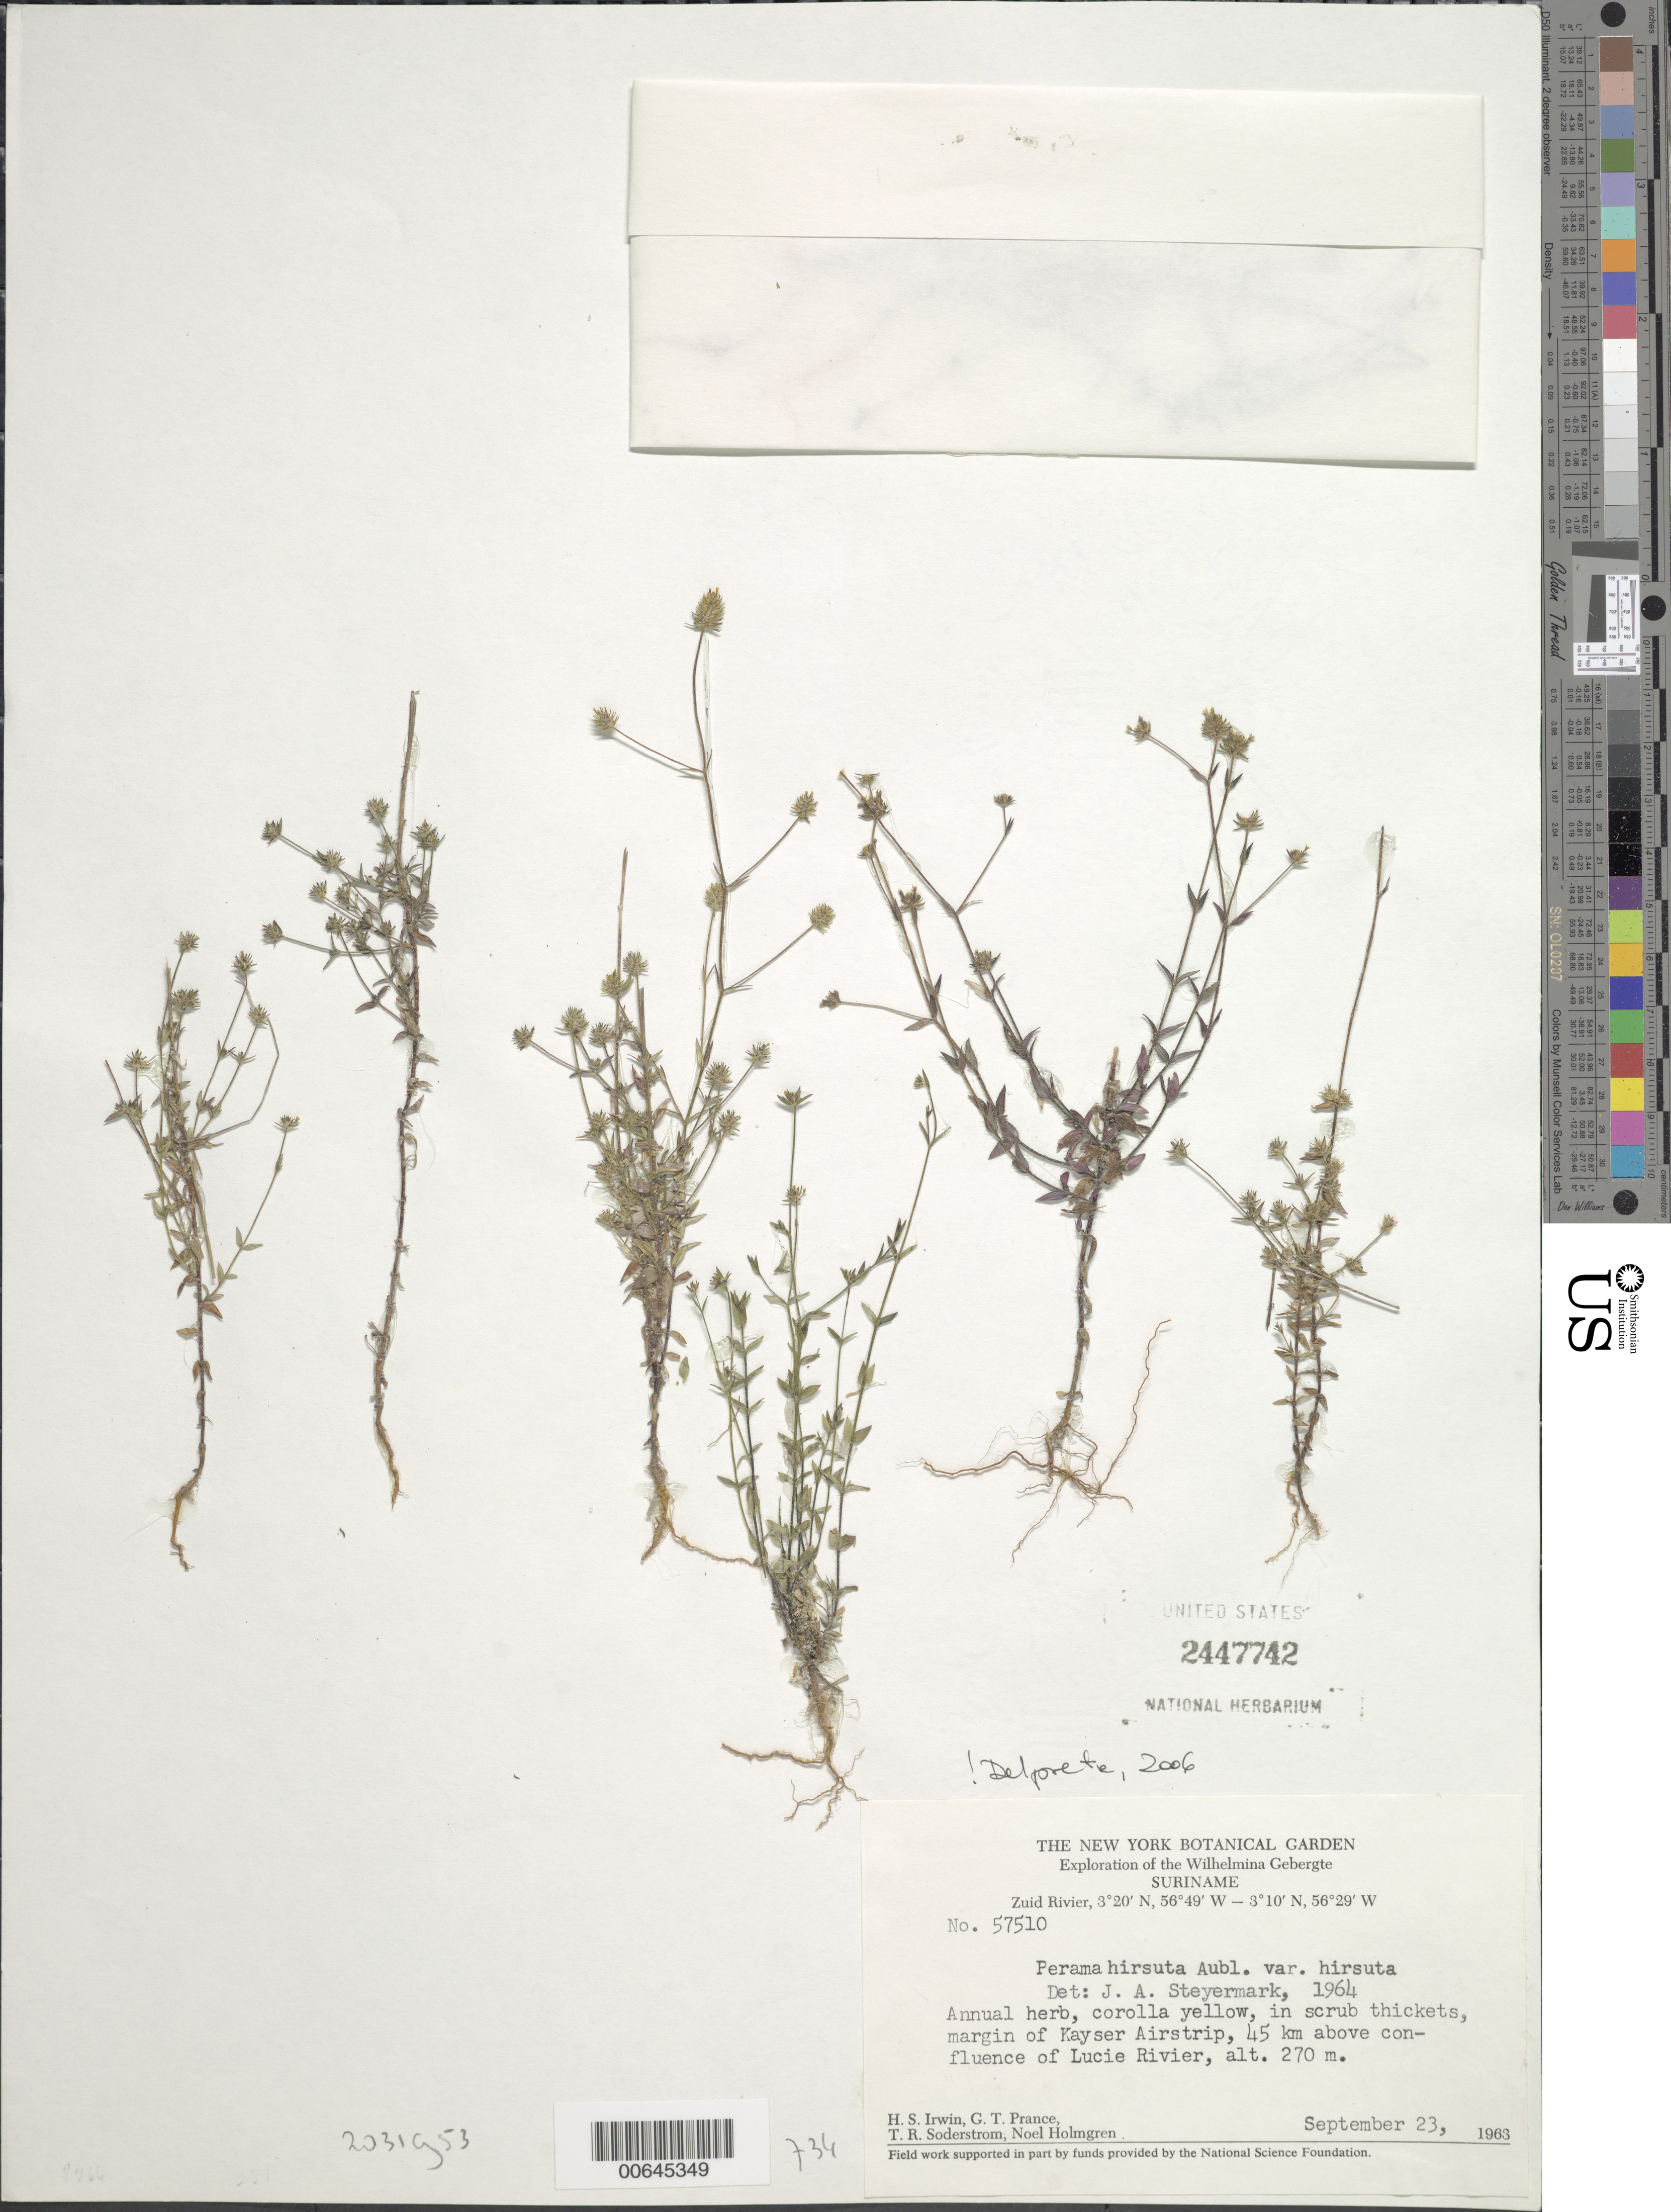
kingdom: Plantae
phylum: Tracheophyta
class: Magnoliopsida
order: Gentianales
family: Rubiaceae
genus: Perama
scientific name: Perama hirsuta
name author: Aubl.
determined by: Delprete, P. G., Herb. de Guyane Cay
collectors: H. Irwin, G. T. Prance, T. R. Soderstrom & N. H. Holmgren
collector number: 57510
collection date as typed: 23-Sep-63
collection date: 1963-09-23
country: Suriname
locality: Kayser Airstrip, Zuid R., 45 km above confl. with Lucie R., Wilhelmina Gebergte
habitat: Scrub thickets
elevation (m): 270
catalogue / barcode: US 2447742